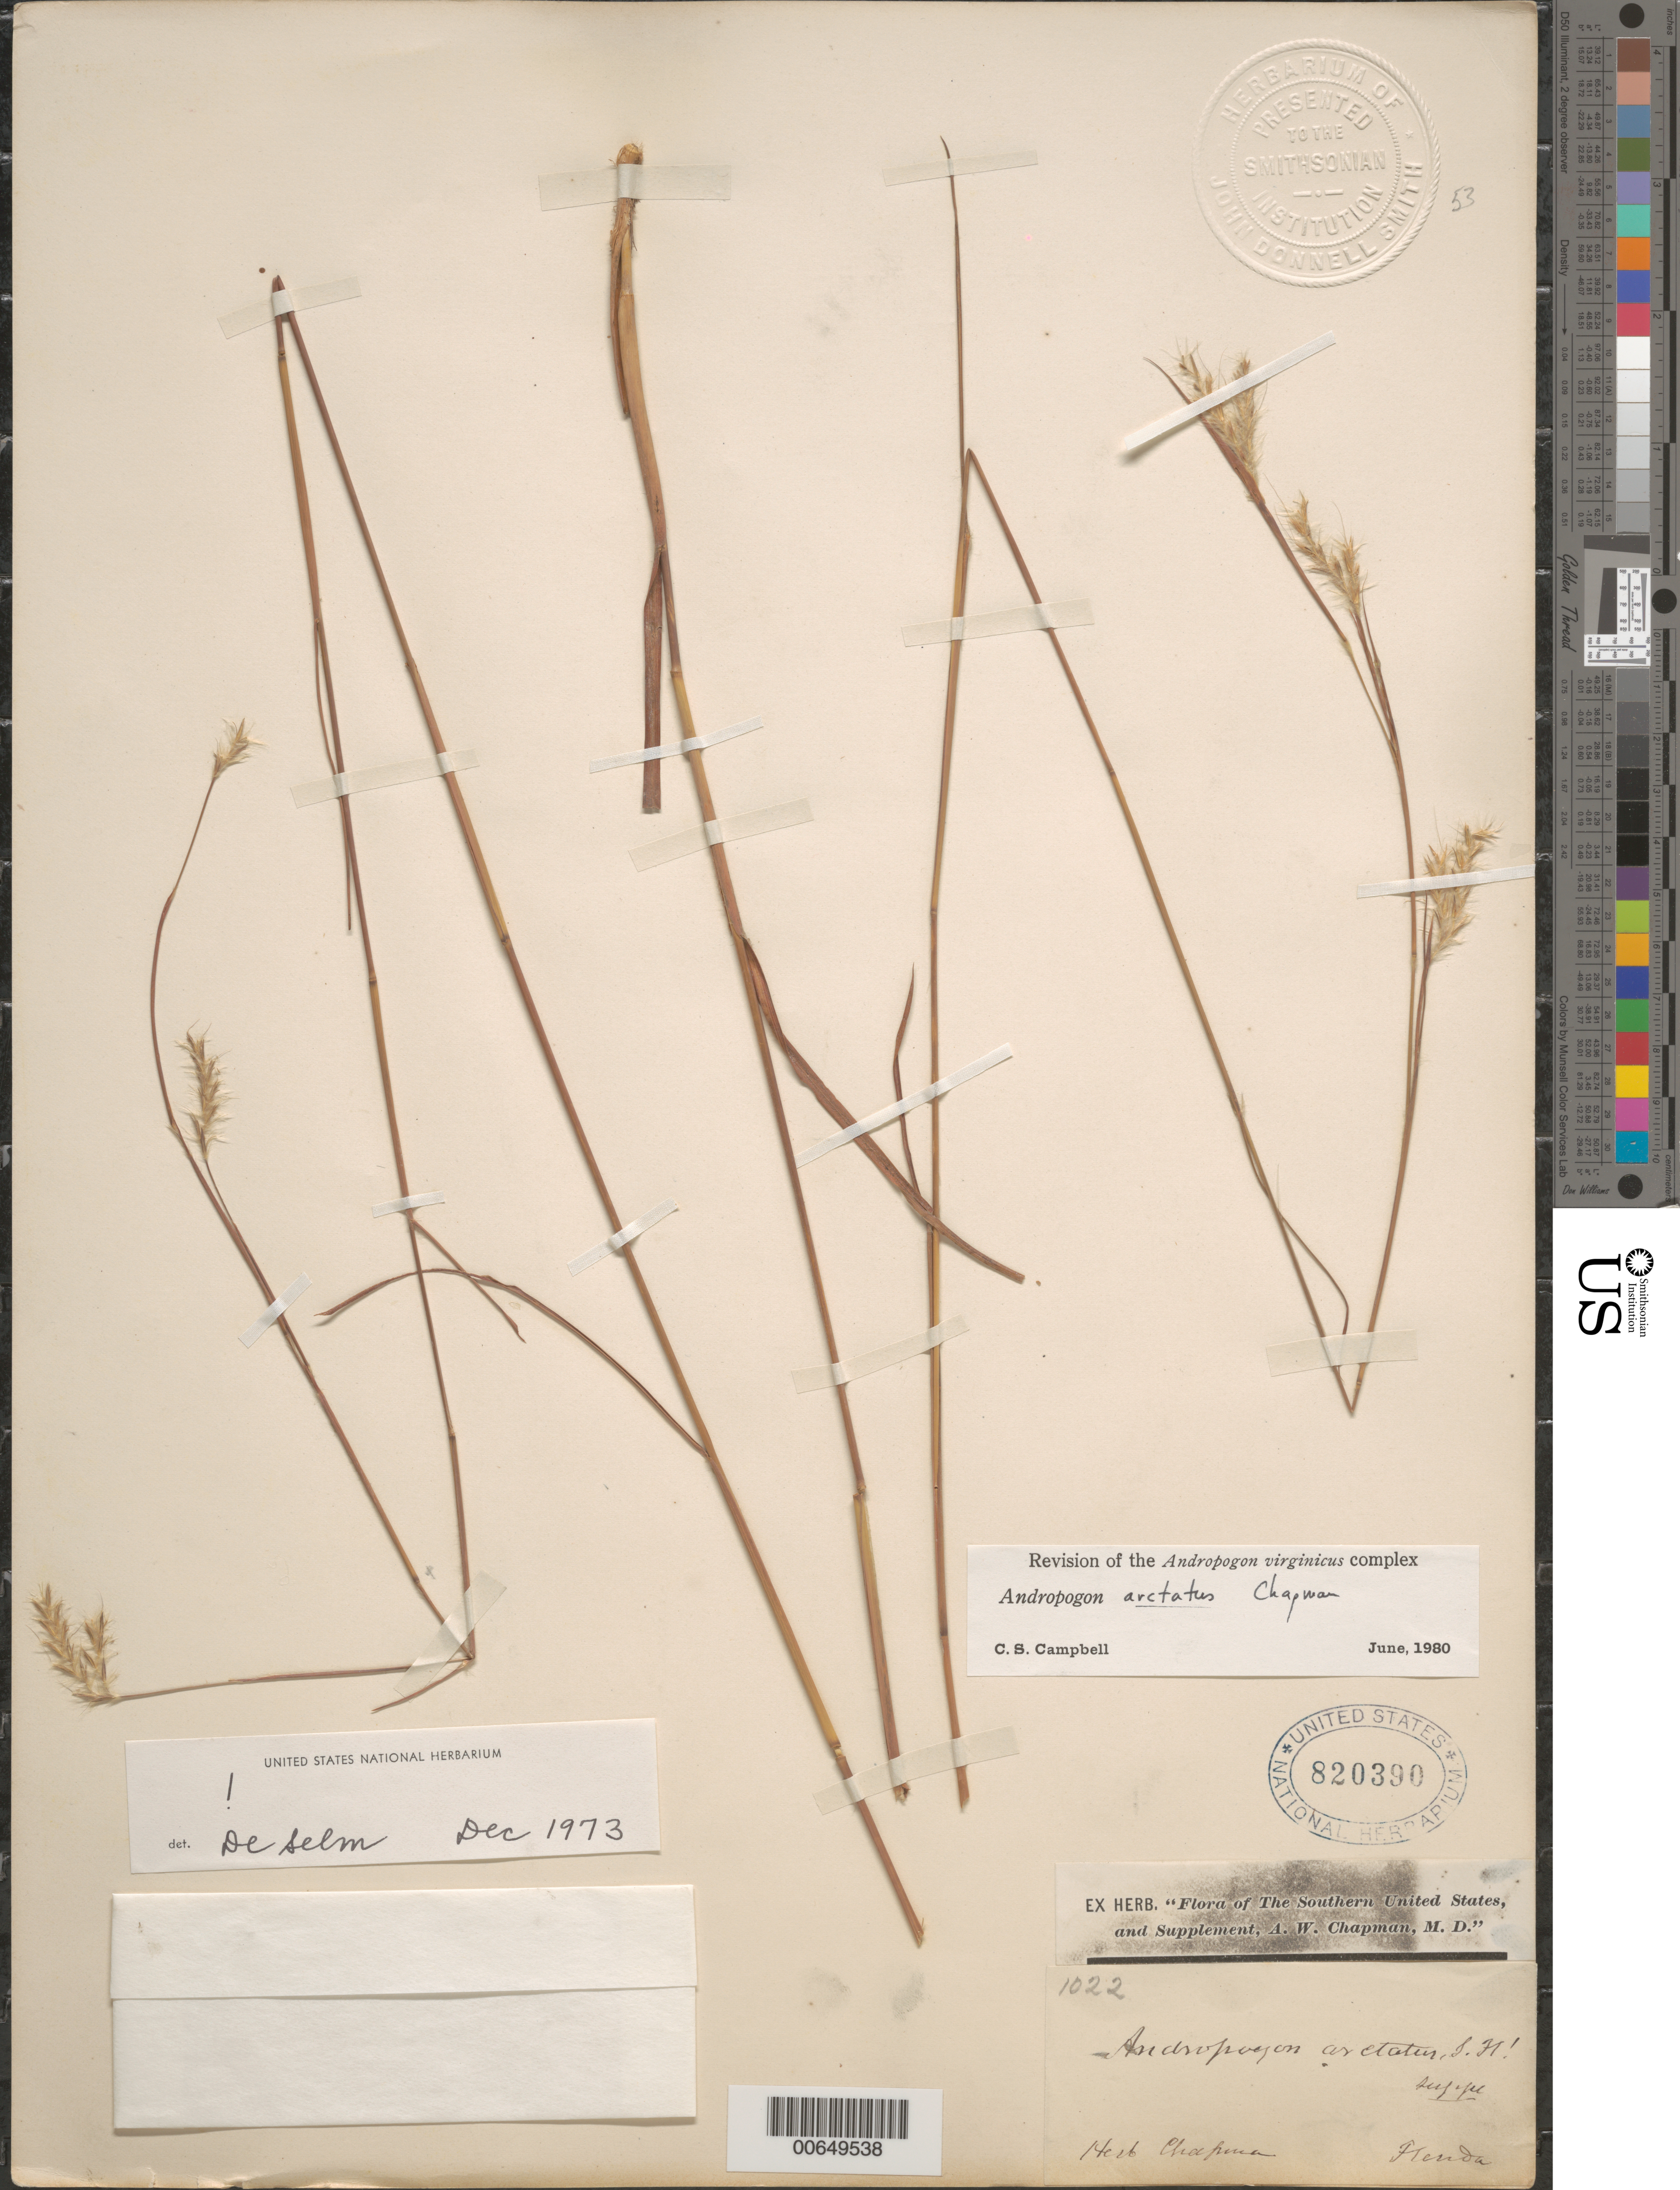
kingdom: Plantae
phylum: Tracheophyta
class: Liliopsida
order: Poales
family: Poaceae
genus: Andropogon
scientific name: Andropogon arctatus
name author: Chapm.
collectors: ex herb. A.W. Chapman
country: United States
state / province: Florida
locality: S FL! supp. Florida.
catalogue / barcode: US 820390